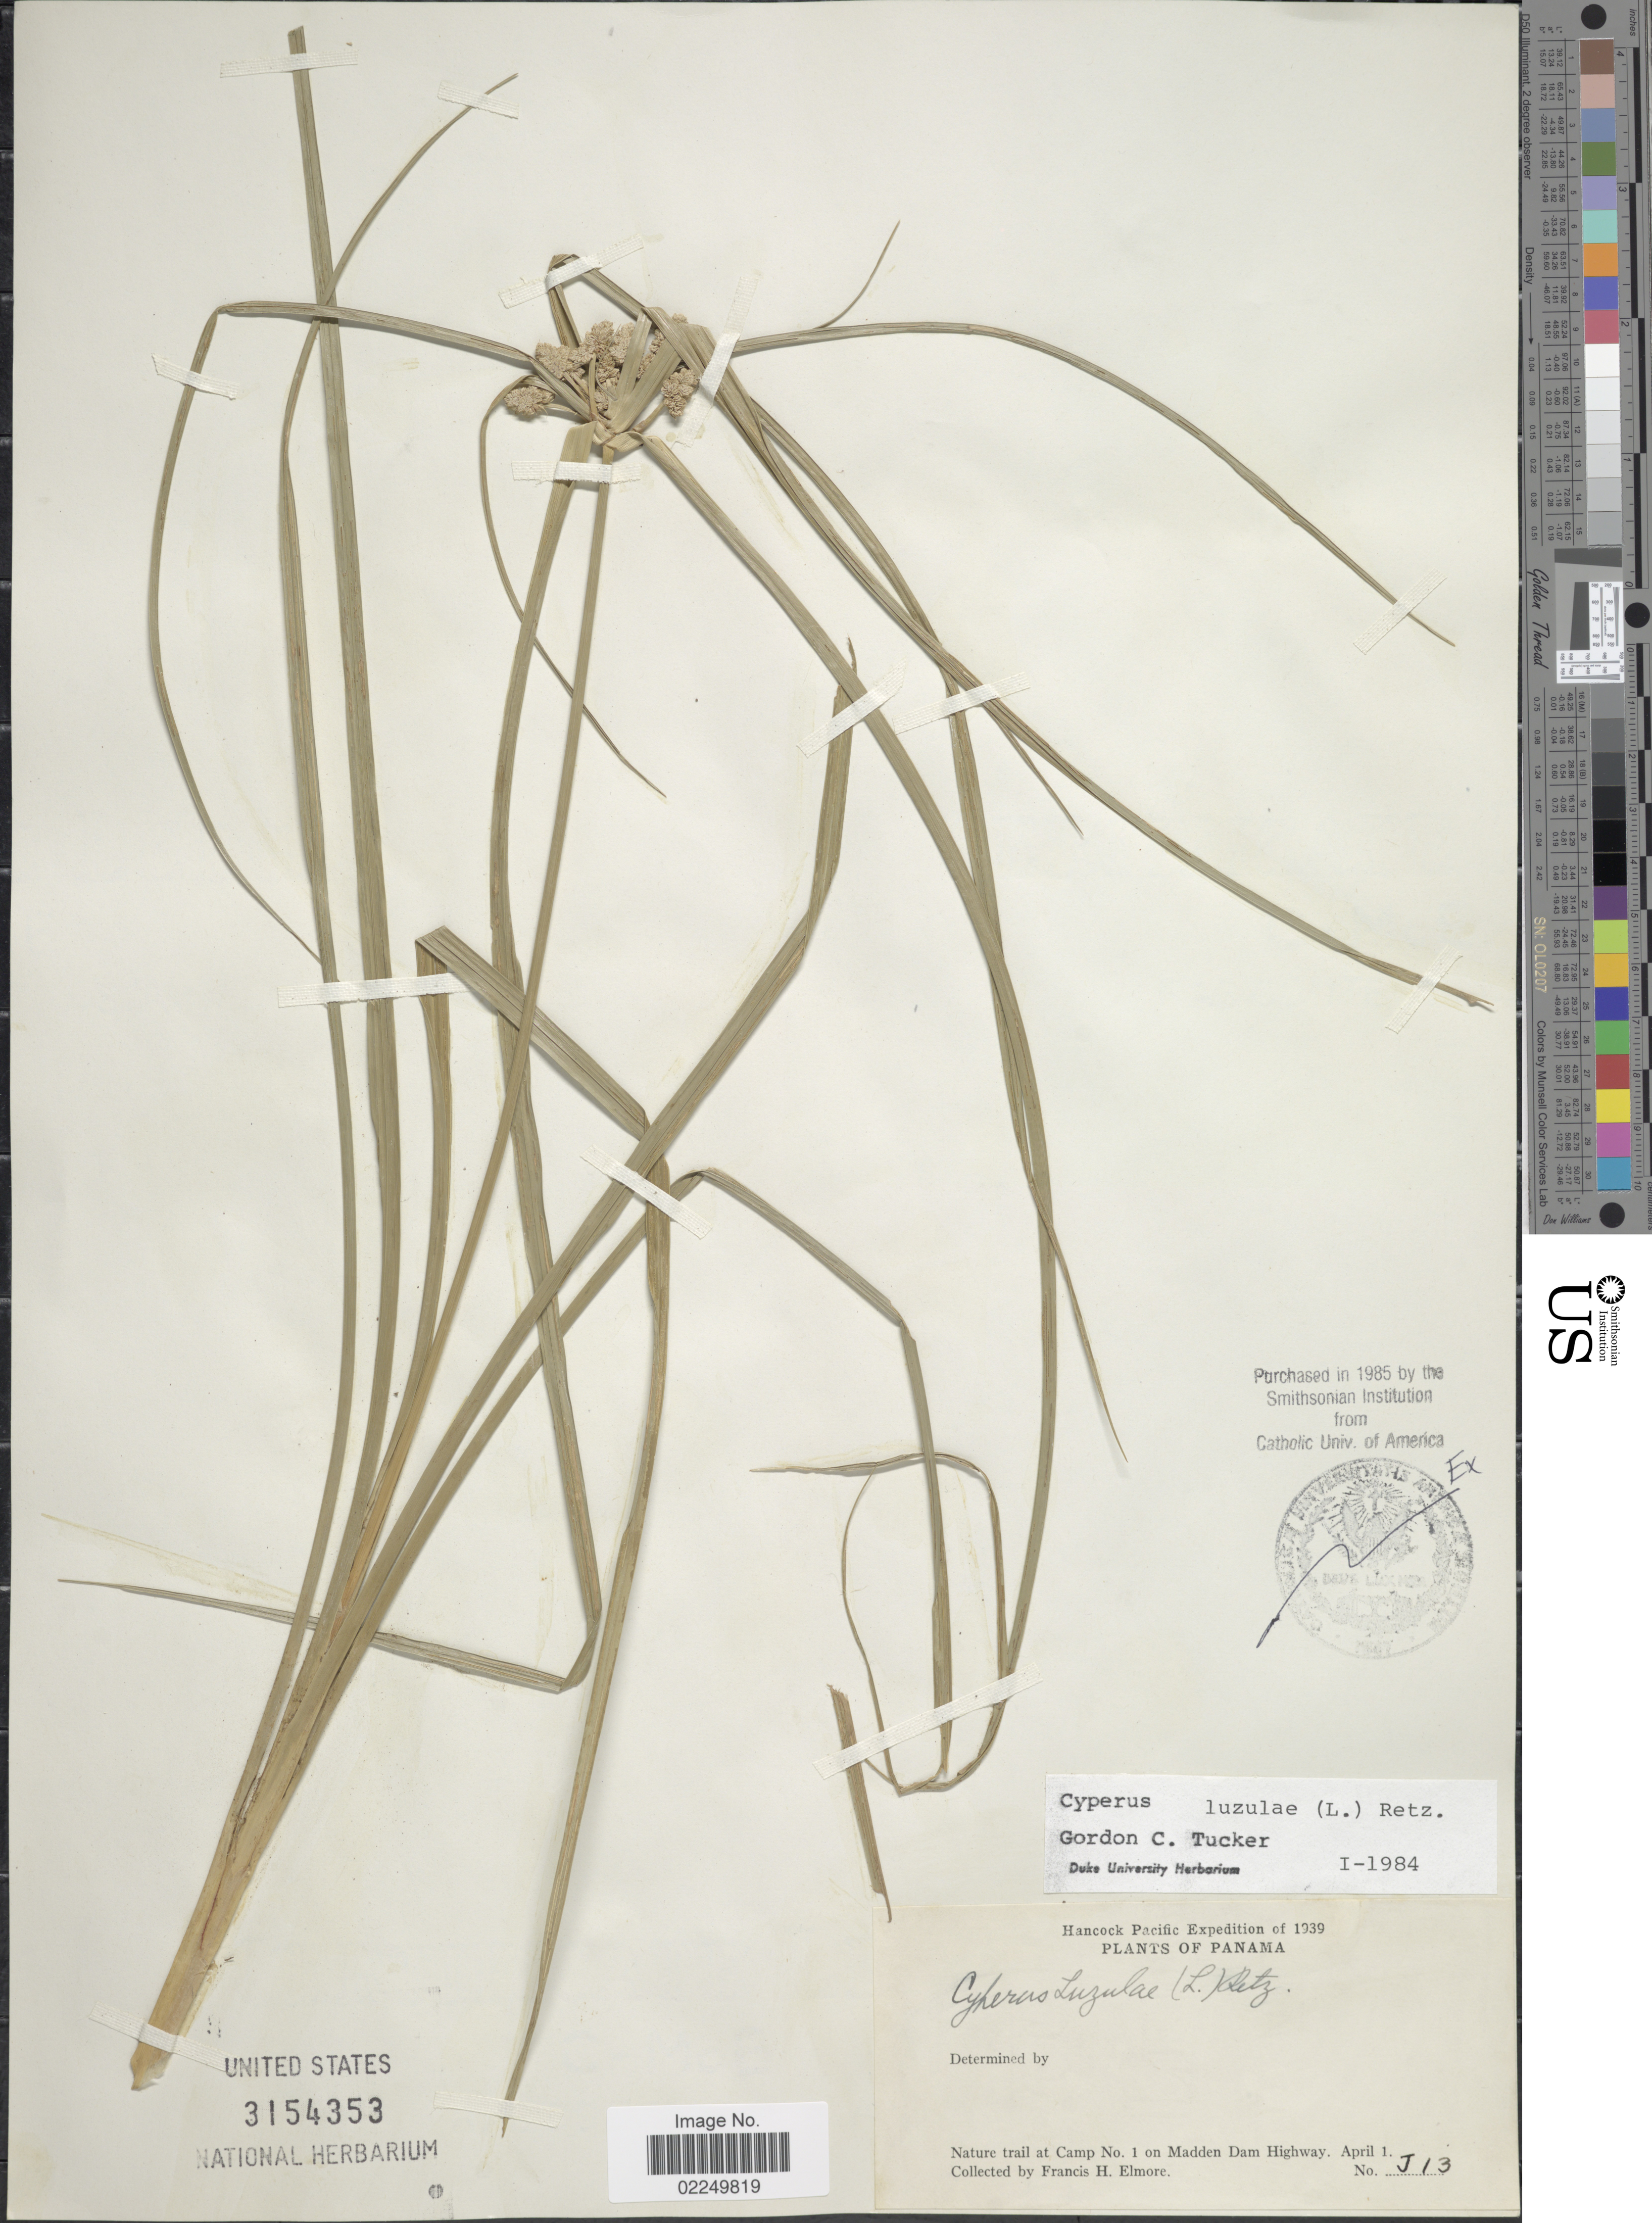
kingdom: Plantae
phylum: Tracheophyta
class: Liliopsida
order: Poales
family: Cyperaceae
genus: Cyperus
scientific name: Cyperus luzulae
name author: (L.) Rottb. ex Retz.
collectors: F. H. Elmore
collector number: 513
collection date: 1939-04-01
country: Panama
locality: Nature trail at Camp No. 1 on Madden Dam Highway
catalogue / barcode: US 3154353